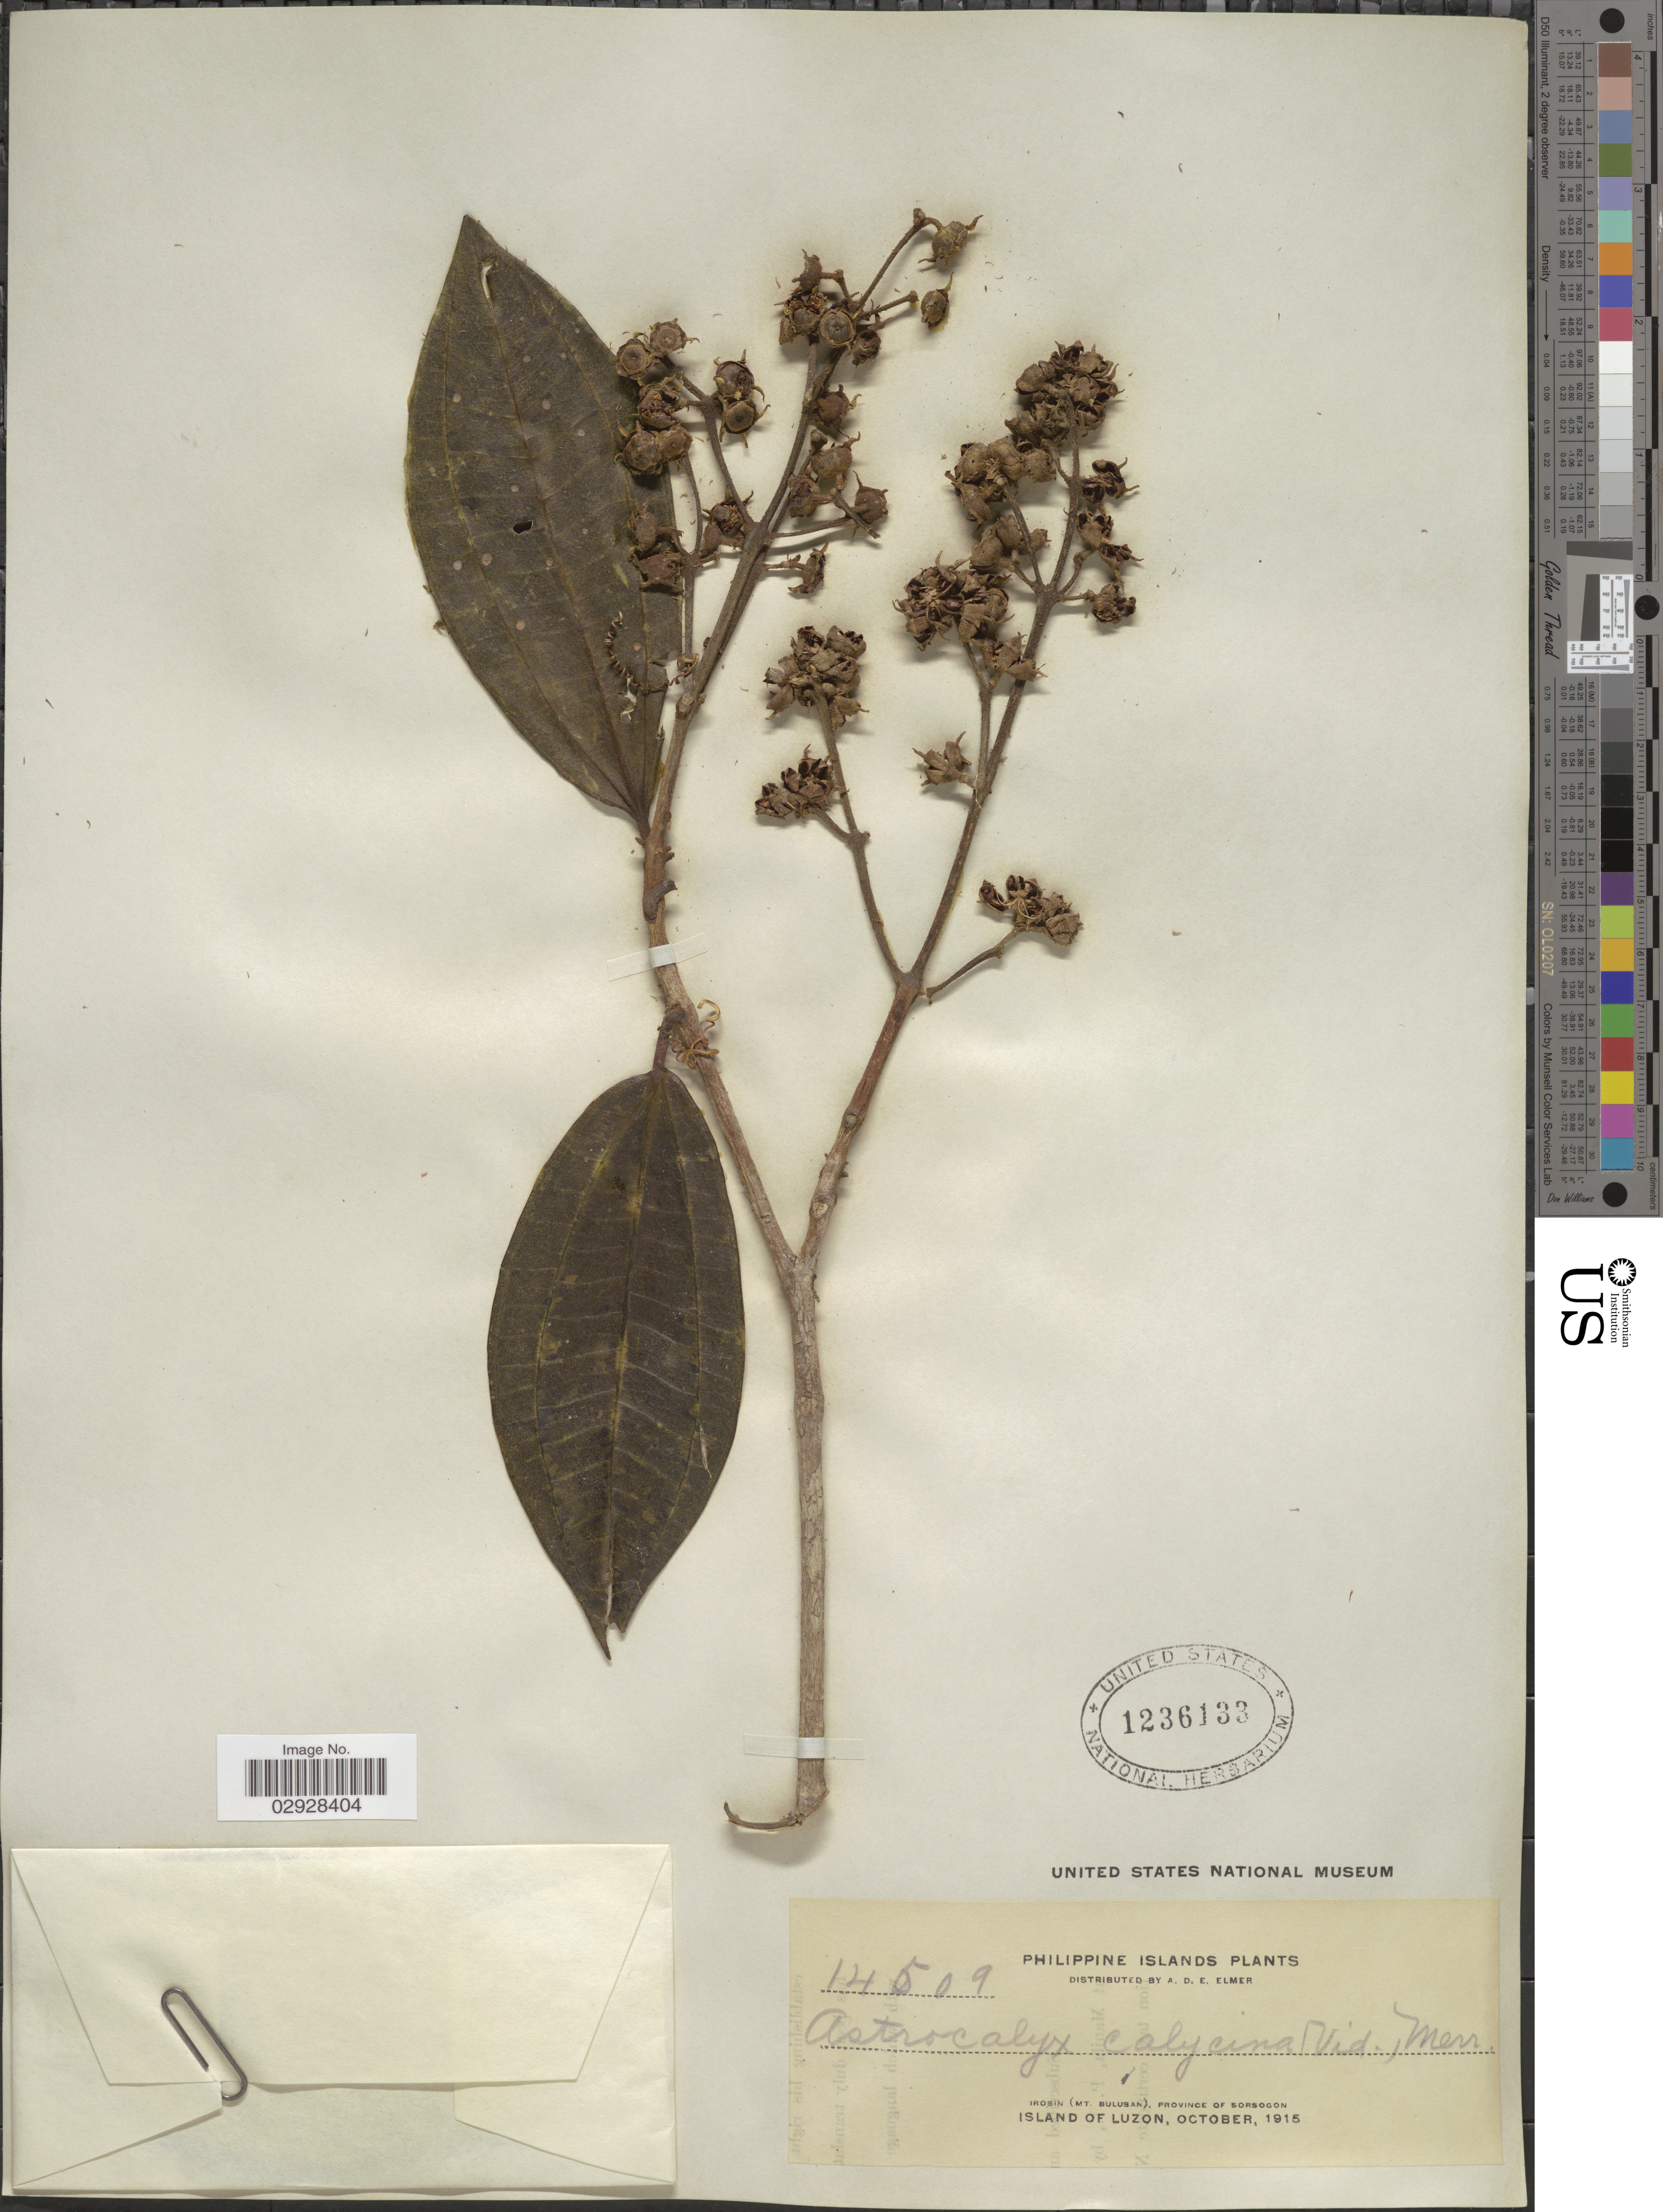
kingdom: Plantae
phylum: Tracheophyta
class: Magnoliopsida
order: Myrtales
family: Melastomataceae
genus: Astrocalyx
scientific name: Astrocalyx calycina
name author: Merr.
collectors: A. D. E. Elmer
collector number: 14509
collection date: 1915-10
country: Philippines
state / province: Bicol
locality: Philippine Islands. Irosin (Mt. Bulusan), Province of Sorsogon. Island of Luzon.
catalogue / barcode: US 1236133